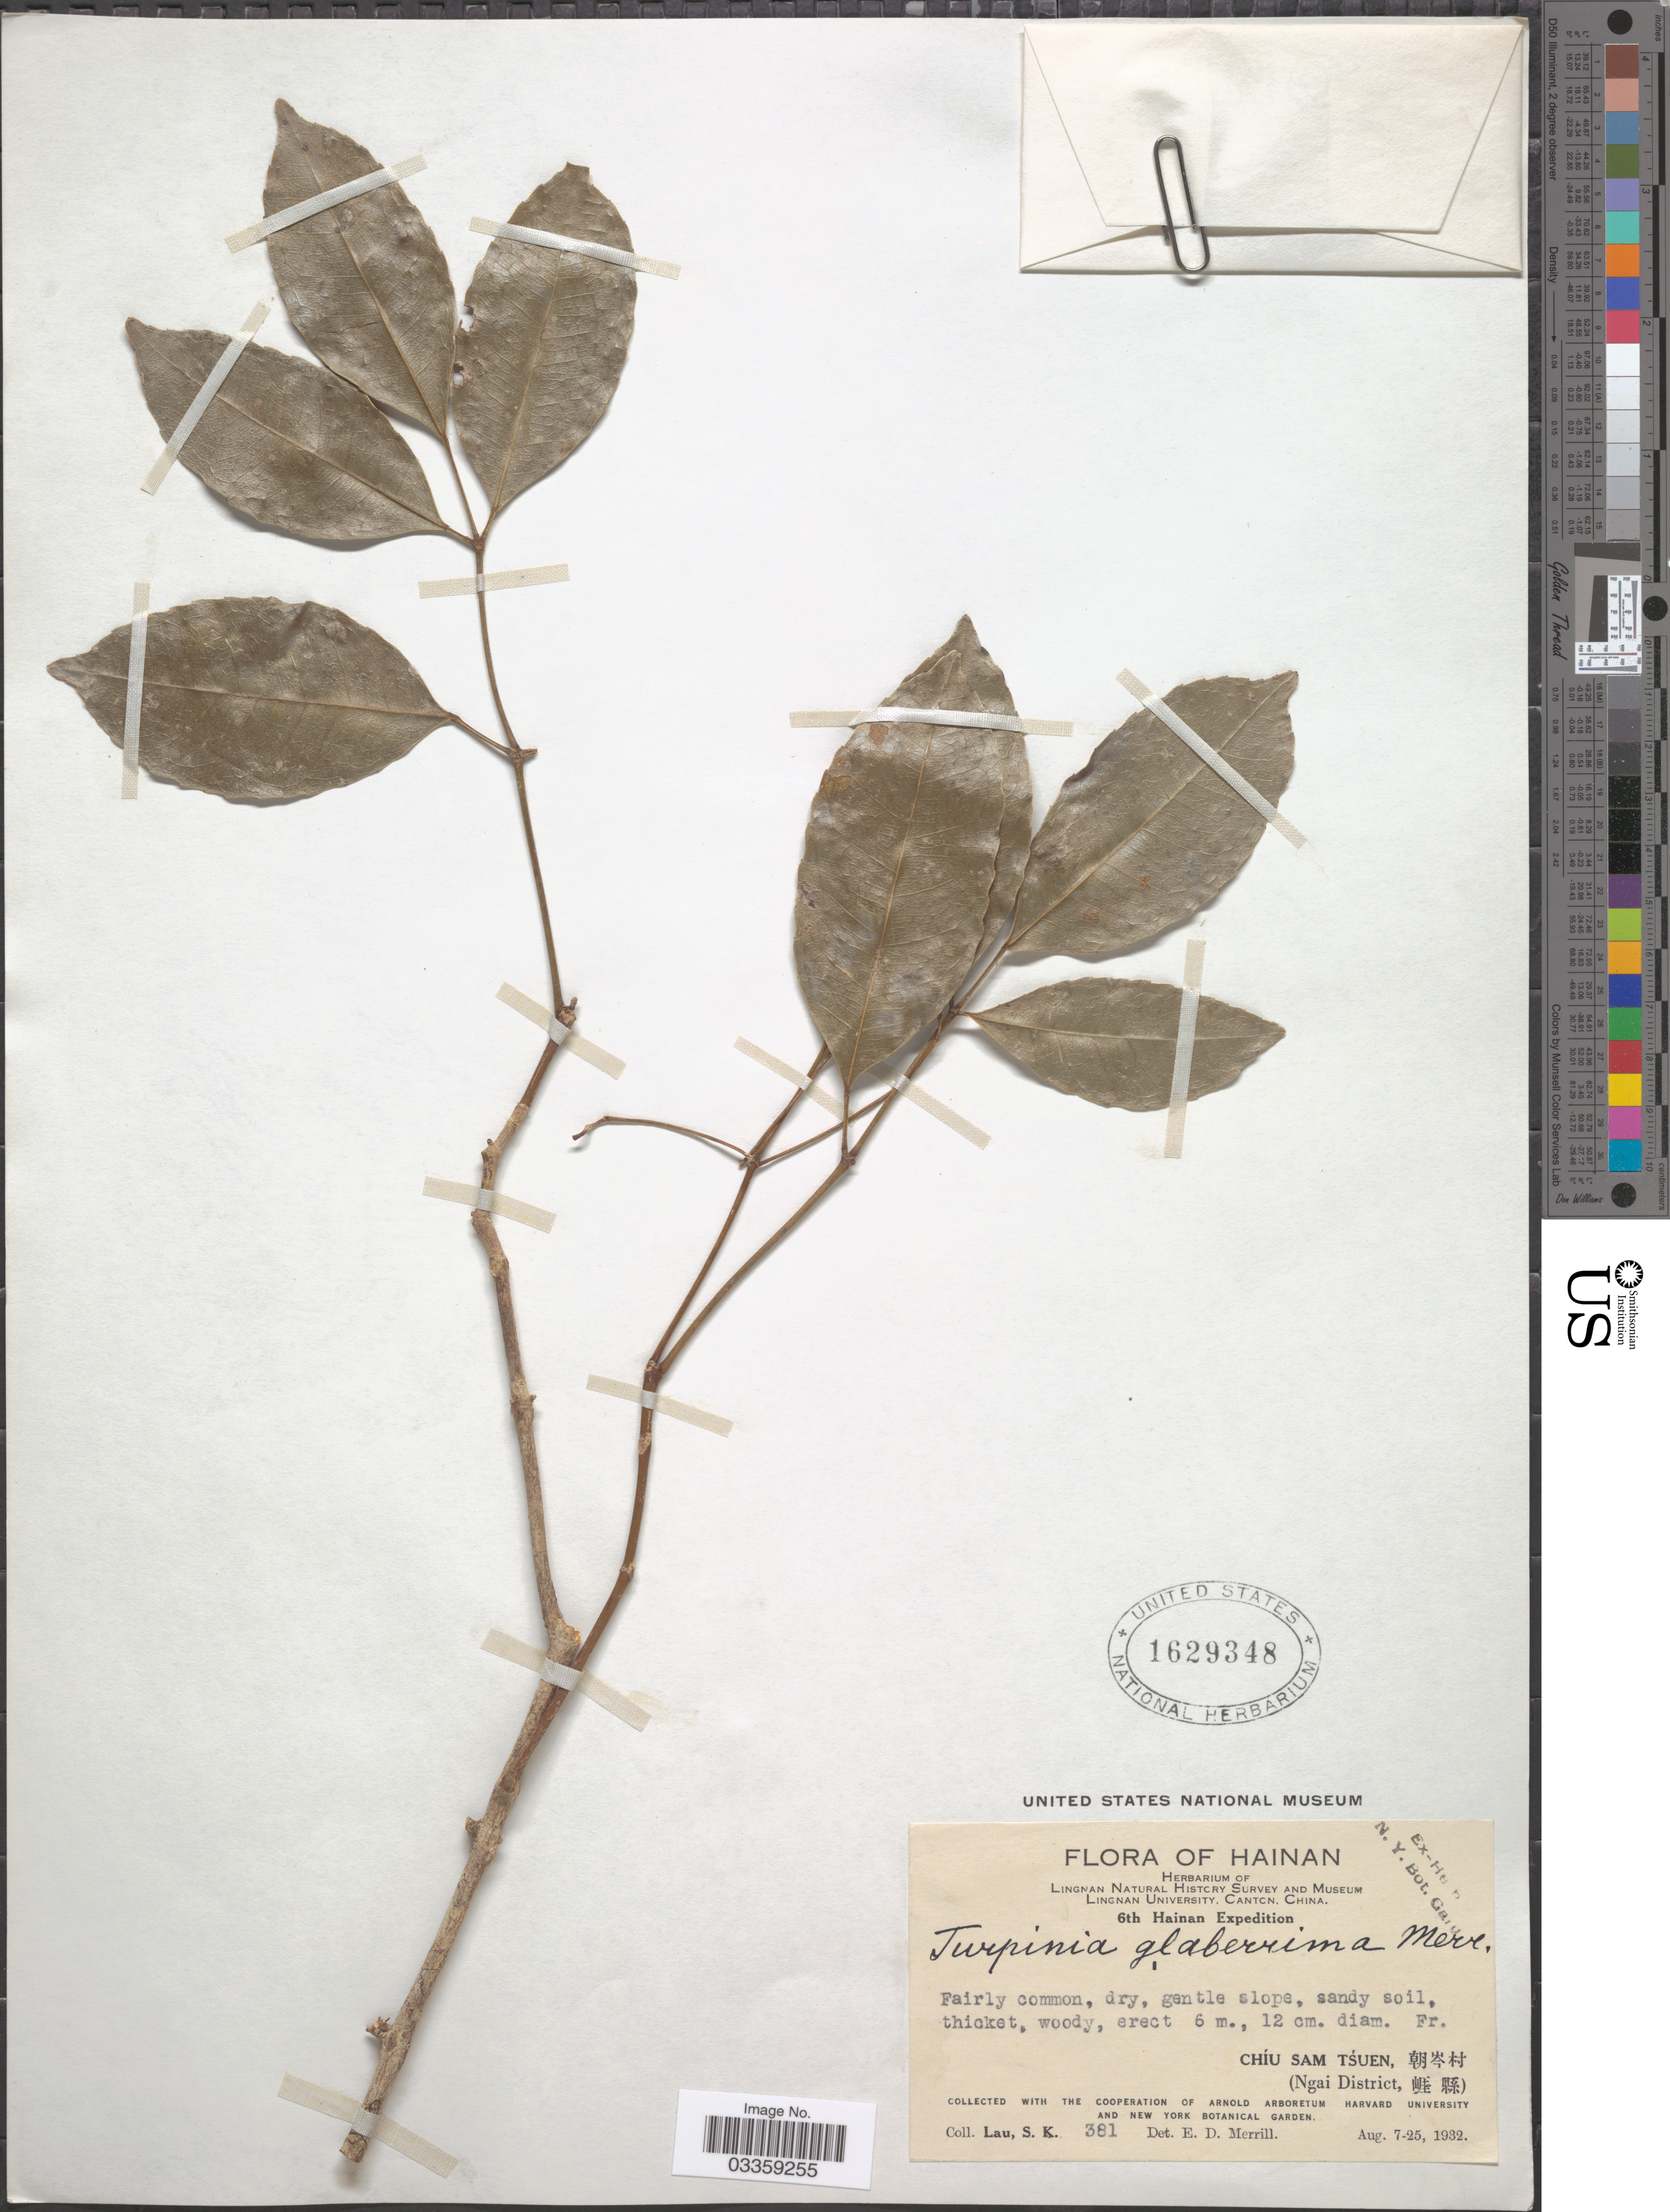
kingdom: Plantae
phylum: Tracheophyta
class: Magnoliopsida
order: Crossosomatales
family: Staphyleaceae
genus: Turpinia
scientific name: Turpinia glaberrima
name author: Merr.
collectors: S. K. Lau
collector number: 381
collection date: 1932-08-07/1932-08-25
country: China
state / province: Hainan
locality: Chíu Sam Tśuen. Ngai District.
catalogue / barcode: US 1629348